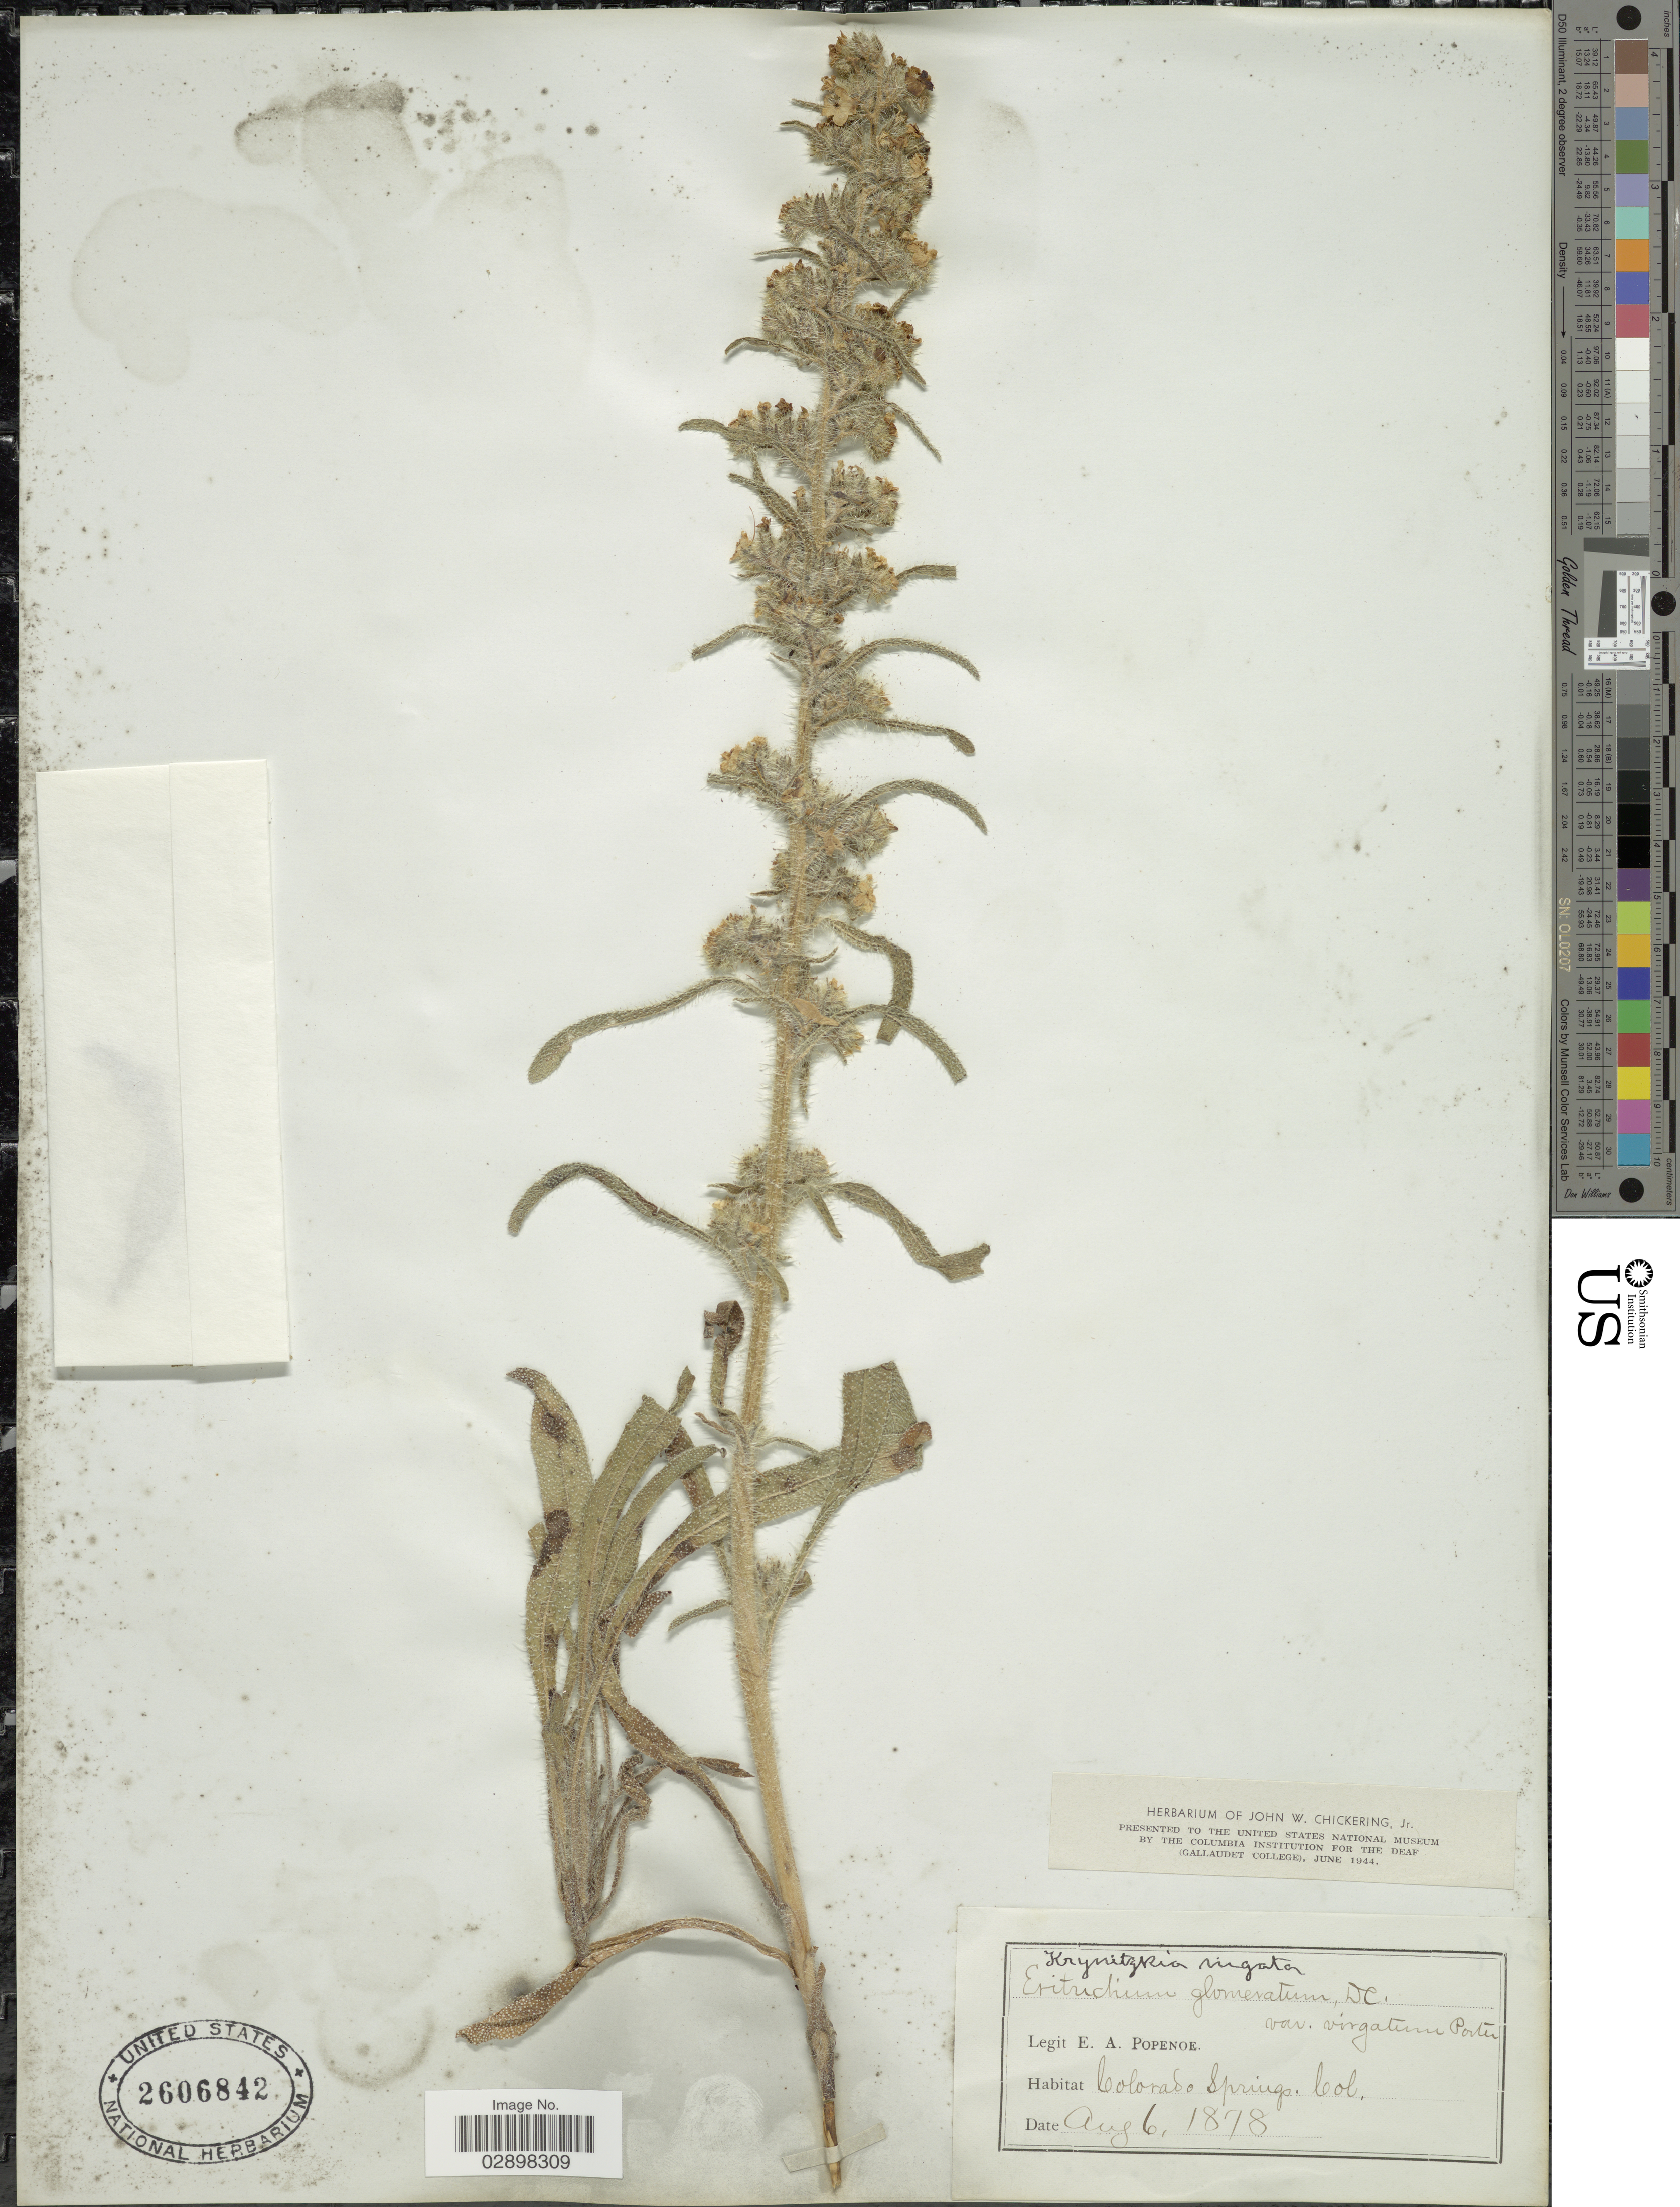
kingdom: Plantae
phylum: Tracheophyta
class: Magnoliopsida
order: Boraginales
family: Boraginaceae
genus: Cryptantha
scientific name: Cryptantha virgata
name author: (Porter) Payson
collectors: E. A. Popenoe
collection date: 1878-08-06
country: United States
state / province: Colorado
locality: Colorado Springs.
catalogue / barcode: US 2606842